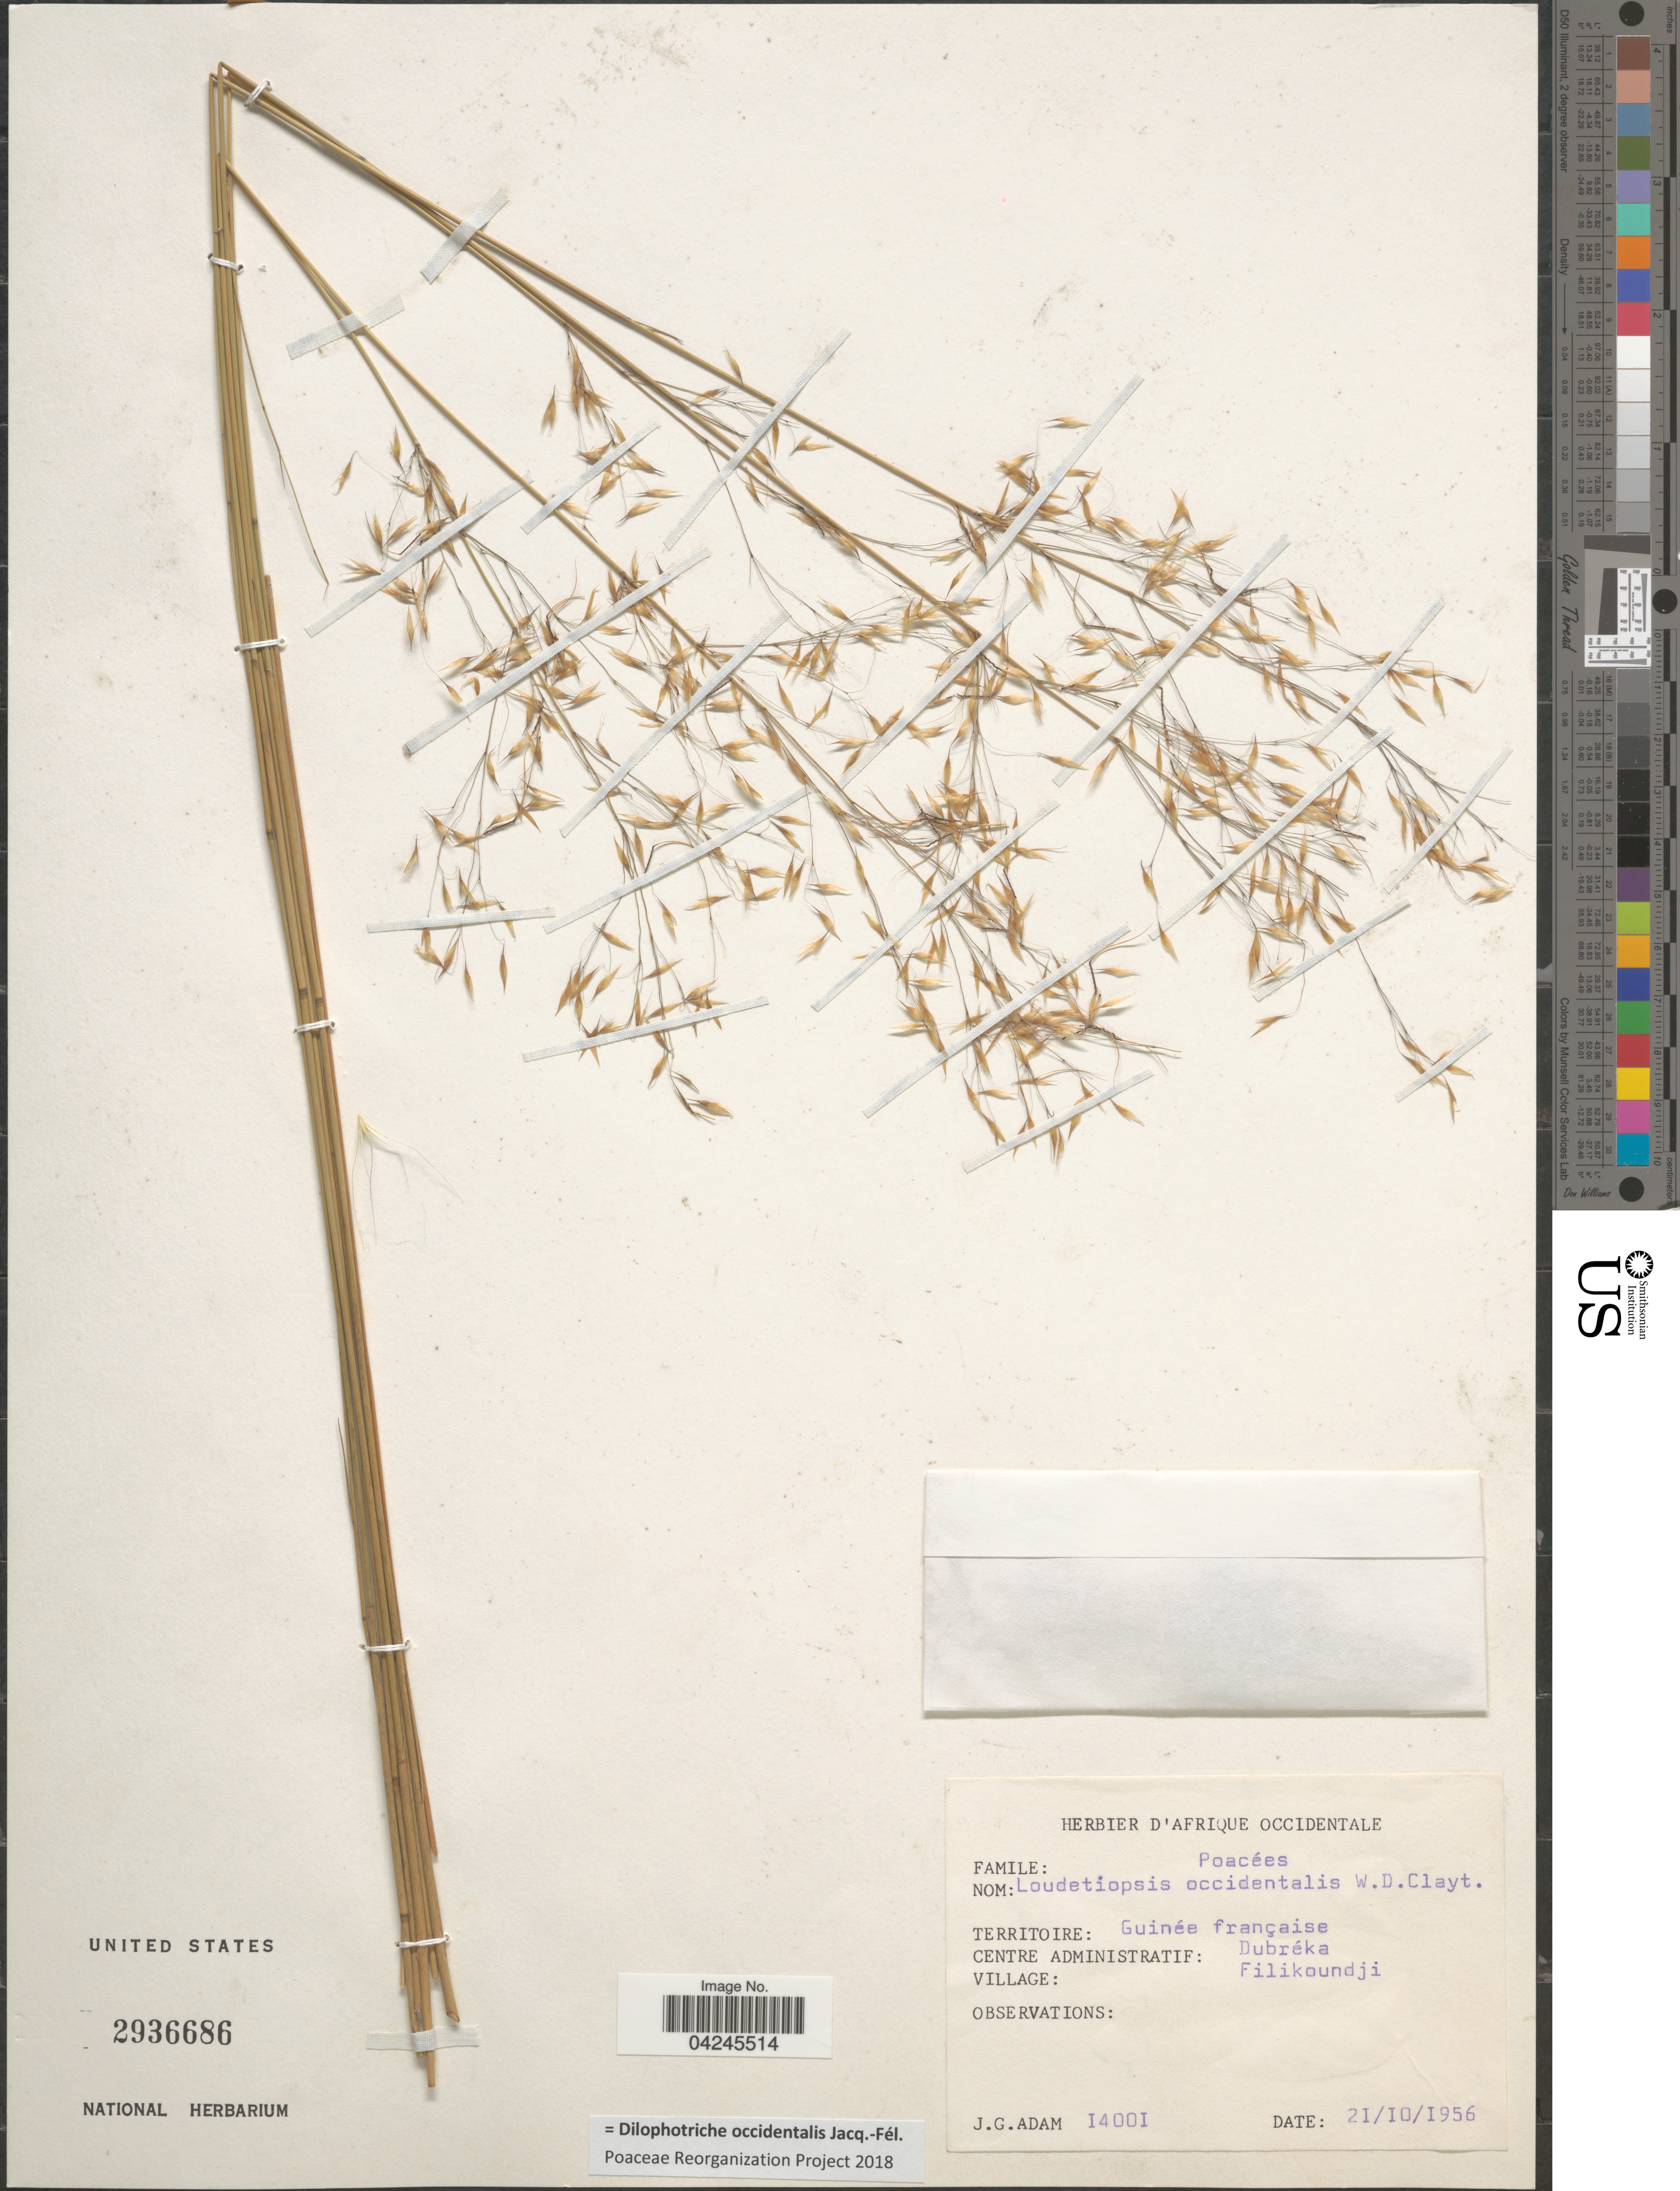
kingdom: Plantae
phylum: Tracheophyta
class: Liliopsida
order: Poales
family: Poaceae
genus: Dilophotriche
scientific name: Dilophotriche occidentalis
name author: Jacq.-Fél.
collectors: J. Adam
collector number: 14001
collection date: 1956-10-21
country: French Guiana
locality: Territorie: Guinée française. Centre Administratif: Dubréka. Village: Filikoundji.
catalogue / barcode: US 2936686